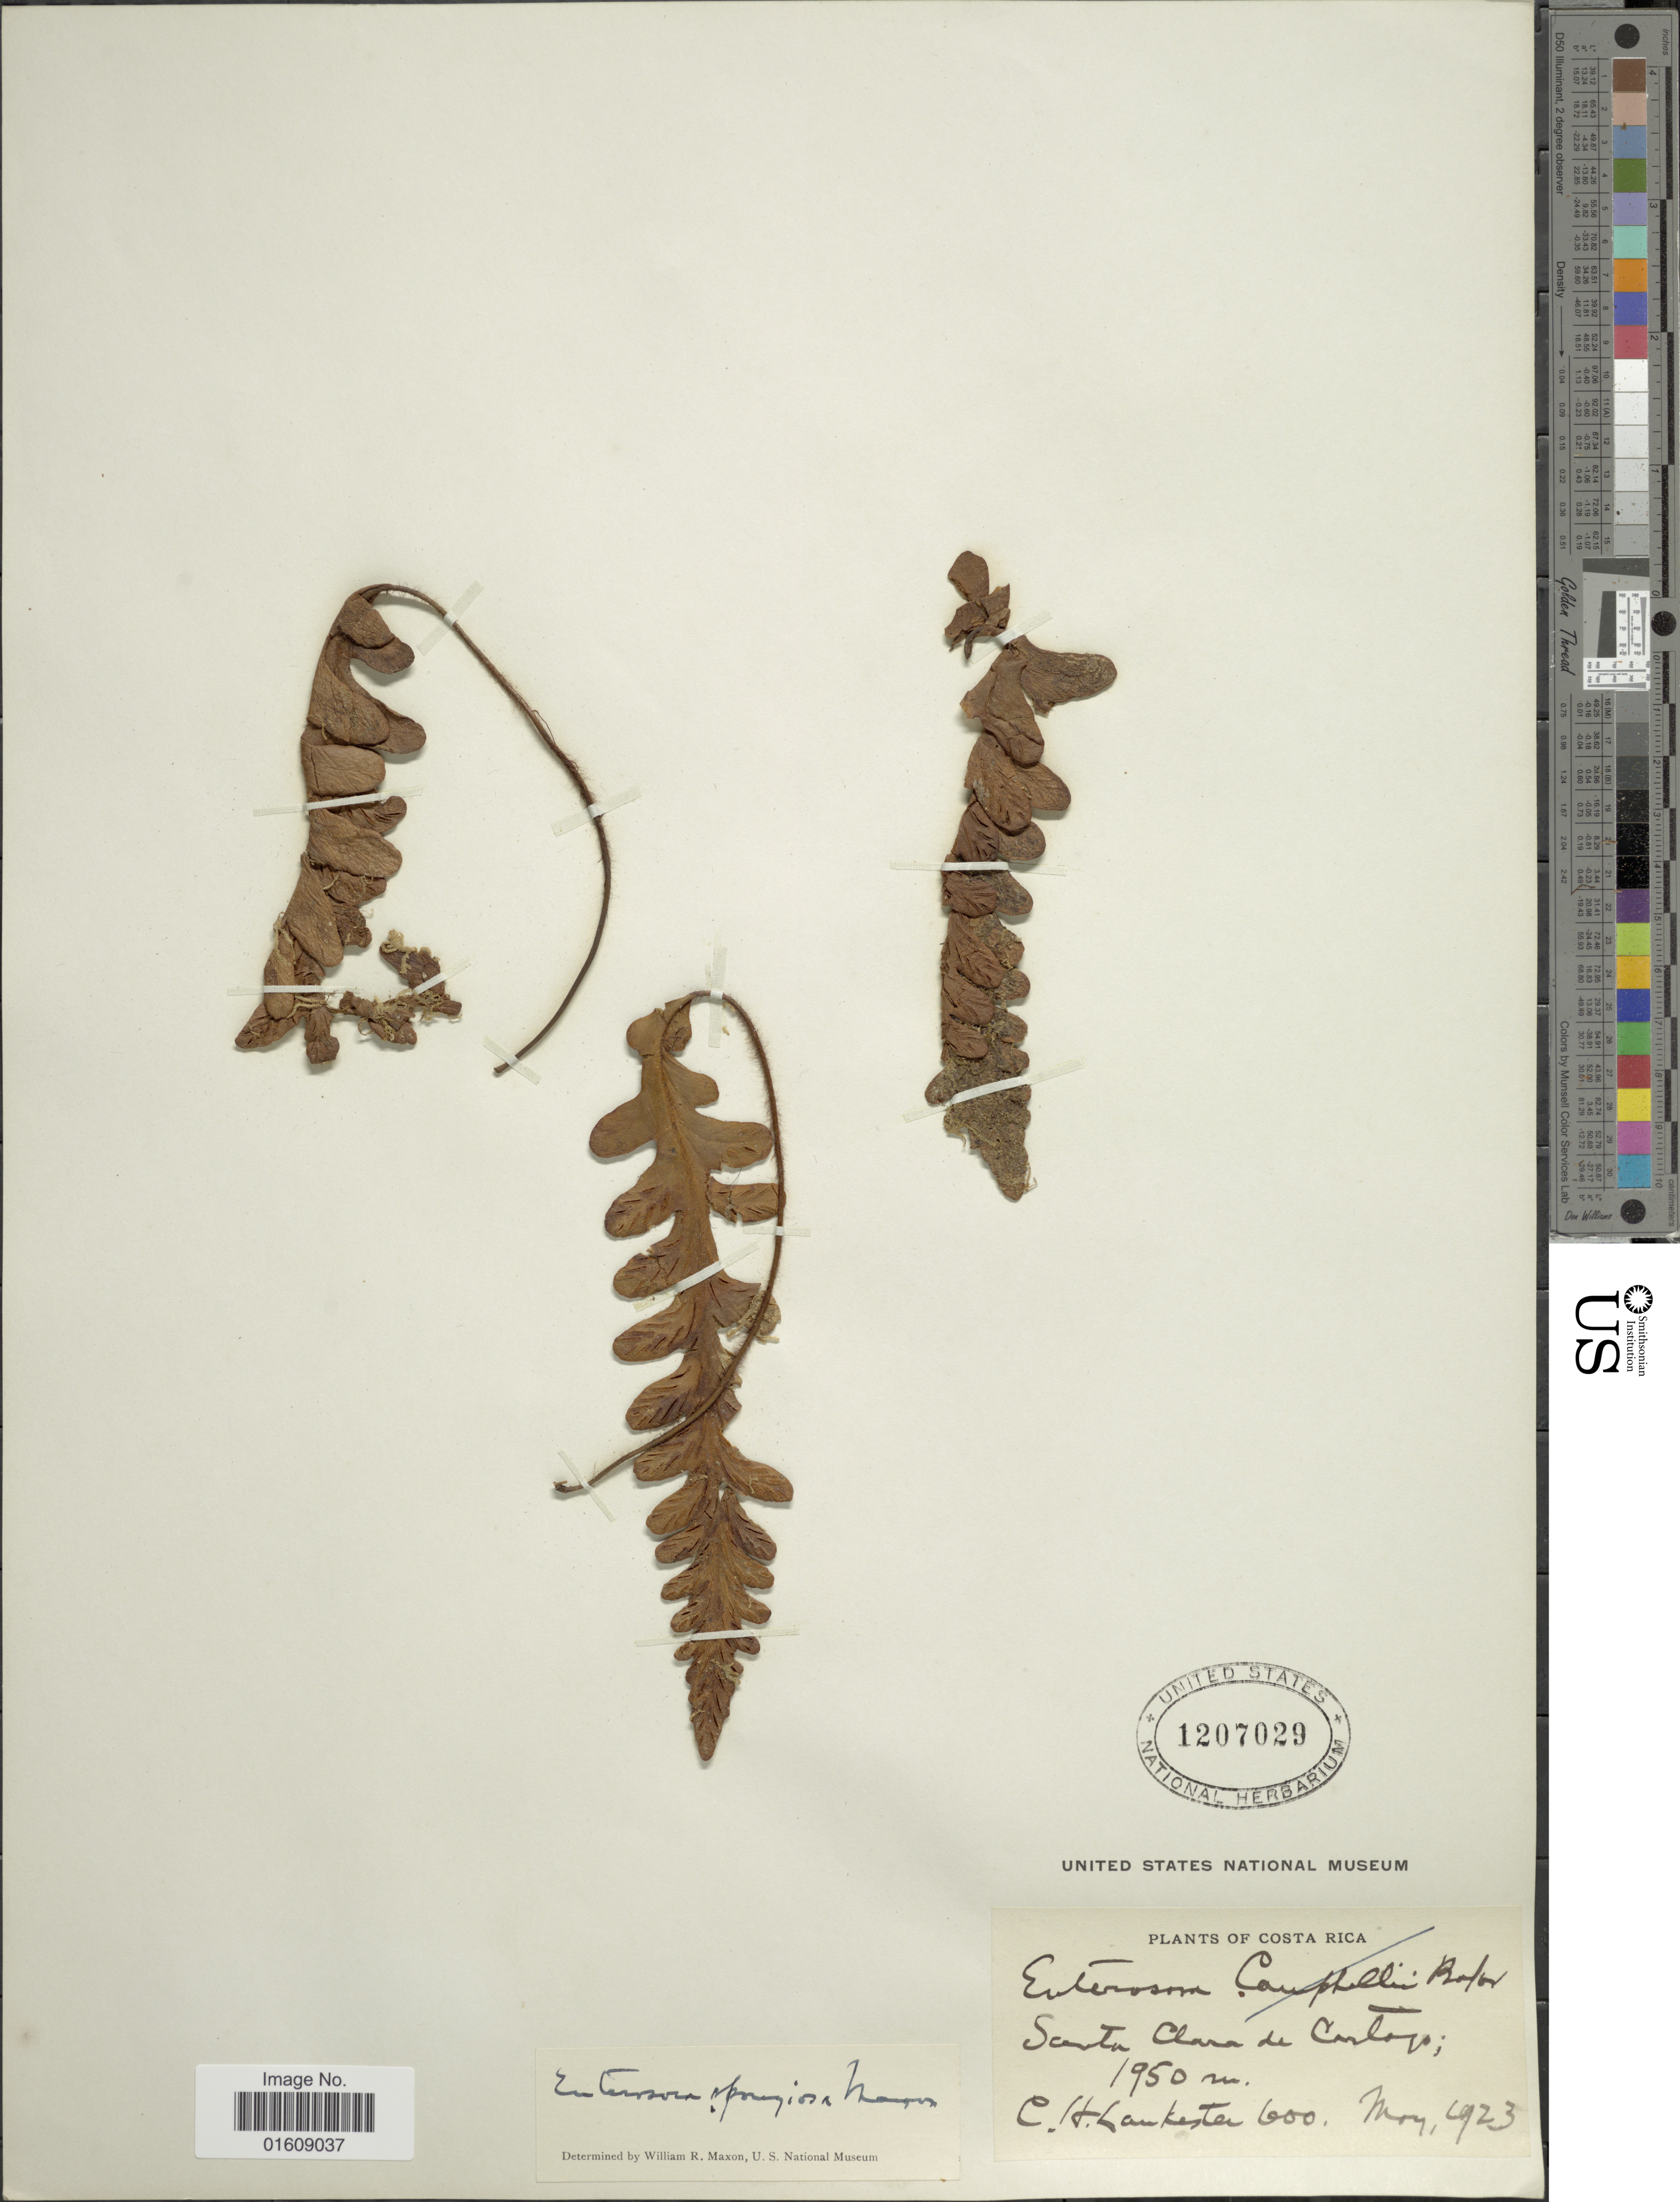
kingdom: Plantae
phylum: Tracheophyta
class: Polypodiopsida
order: Polypodiales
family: Polypodiaceae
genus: Enterosora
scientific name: Enterosora campbellii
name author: Baker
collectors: C. H. Lankester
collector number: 600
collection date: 1923-05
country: Costa Rica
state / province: Cartago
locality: Costa Rica, Santa Clara de Cartago.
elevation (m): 1950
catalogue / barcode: US 1207029